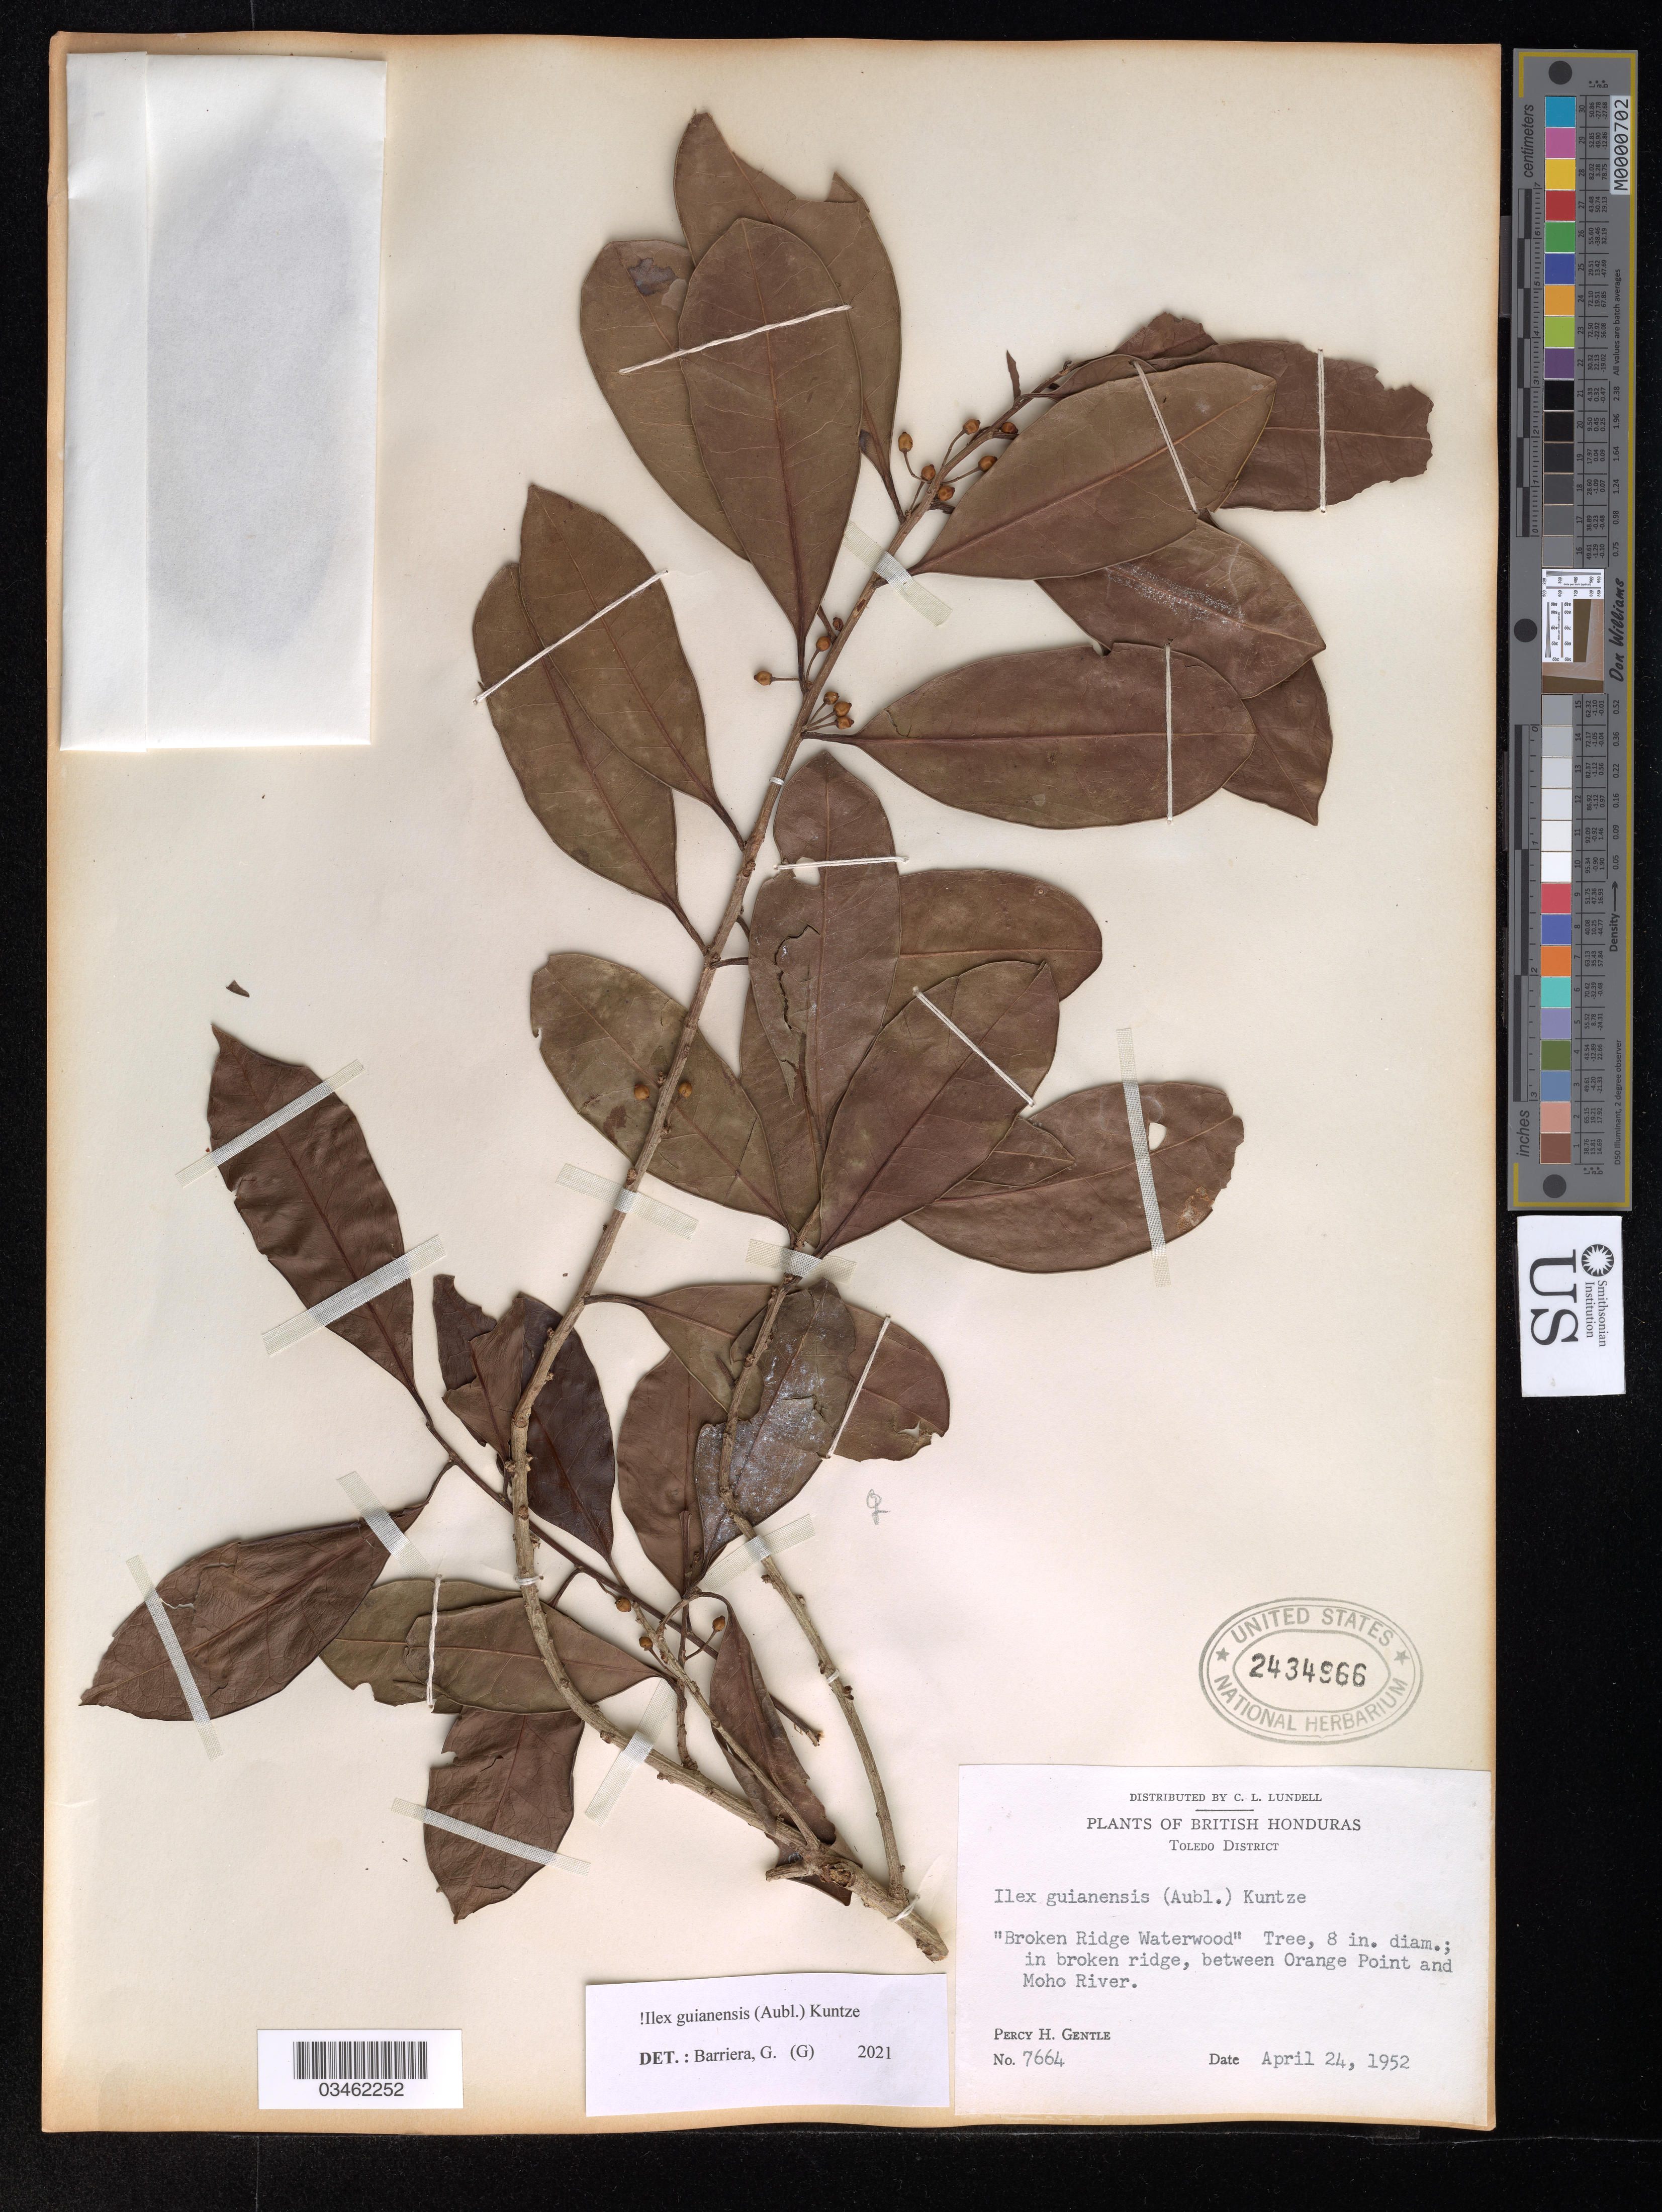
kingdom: Plantae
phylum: Tracheophyta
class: Magnoliopsida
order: Aquifoliales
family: Aquifoliaceae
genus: Ilex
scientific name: Ilex guianensis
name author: (Aubl.) Kuntze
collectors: P. H. Gentle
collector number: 7664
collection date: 1952-04-24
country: Belize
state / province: Toledo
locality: British Honduras. "Broken Ridge Waterwood"; in broken ridge, between Orange Point and Moho River.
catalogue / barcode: US 2434966